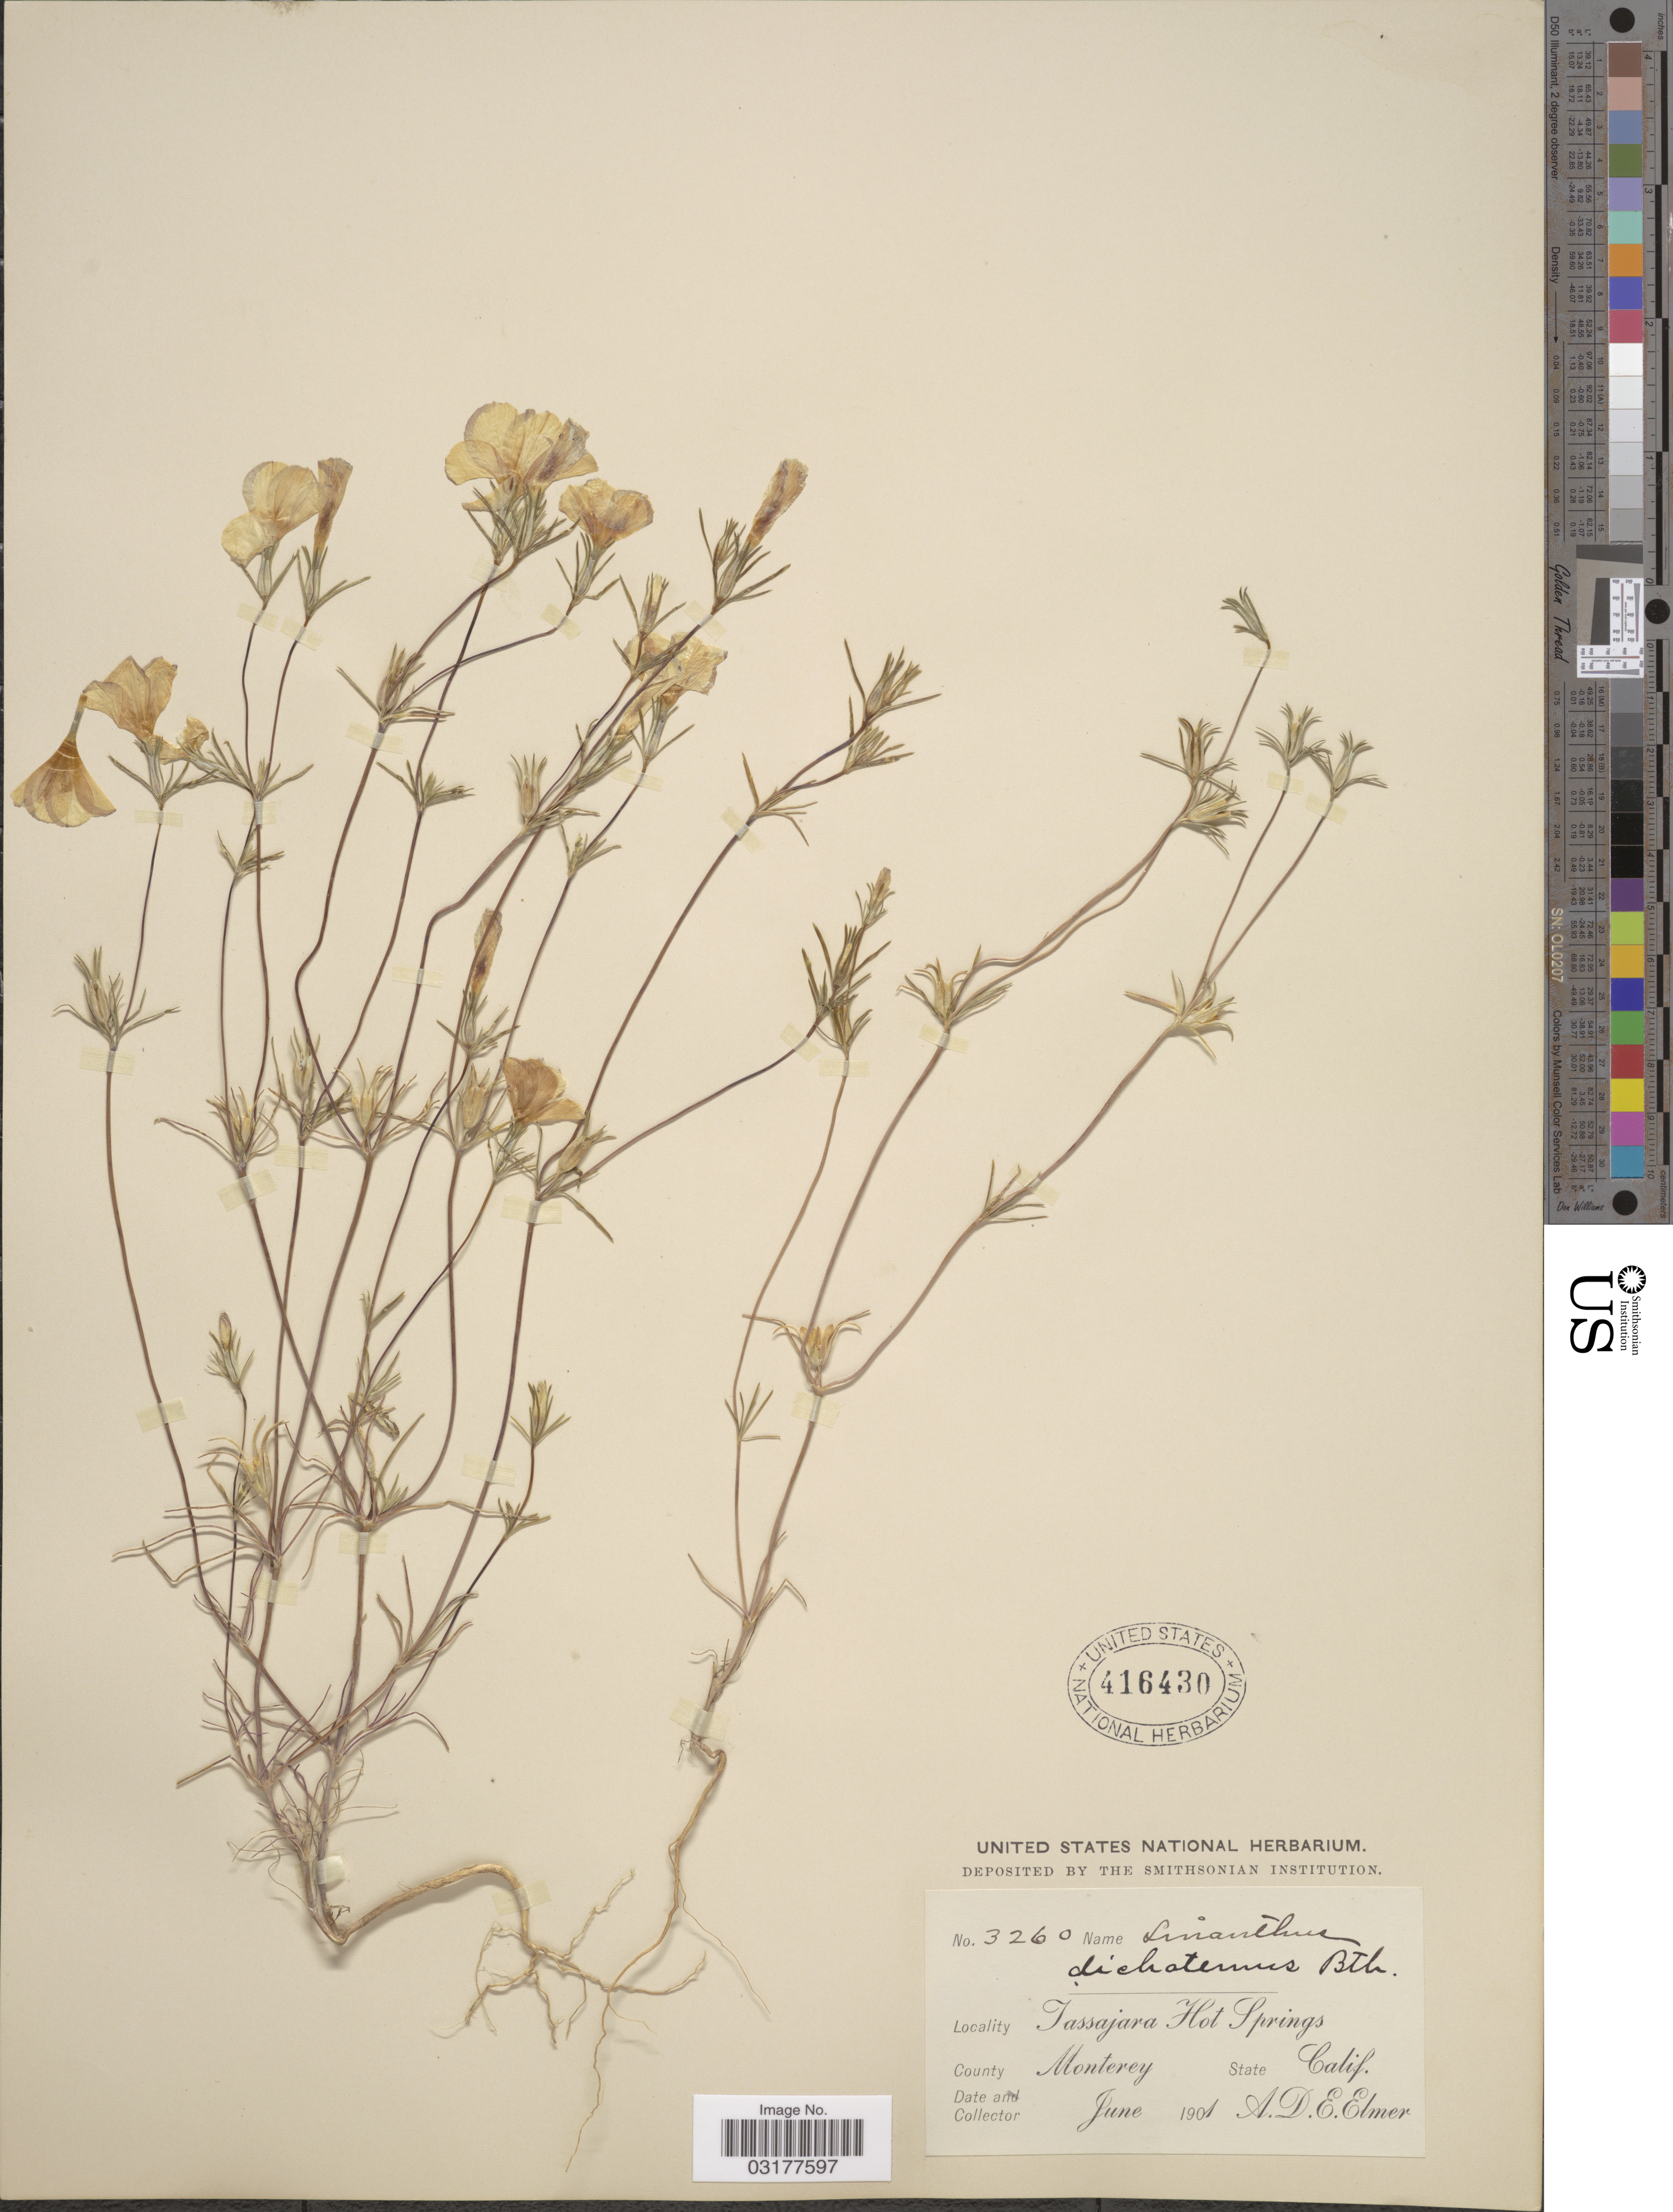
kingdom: Plantae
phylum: Tracheophyta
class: Magnoliopsida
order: Ericales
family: Polemoniaceae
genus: Linanthus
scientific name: Linanthus dichotomus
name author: Benth.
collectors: A. D. E. Elmer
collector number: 3260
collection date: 1901-06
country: United States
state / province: California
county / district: Monterey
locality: Tassajara Hot Springs. County Monterey. State Calif.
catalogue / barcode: US 416430